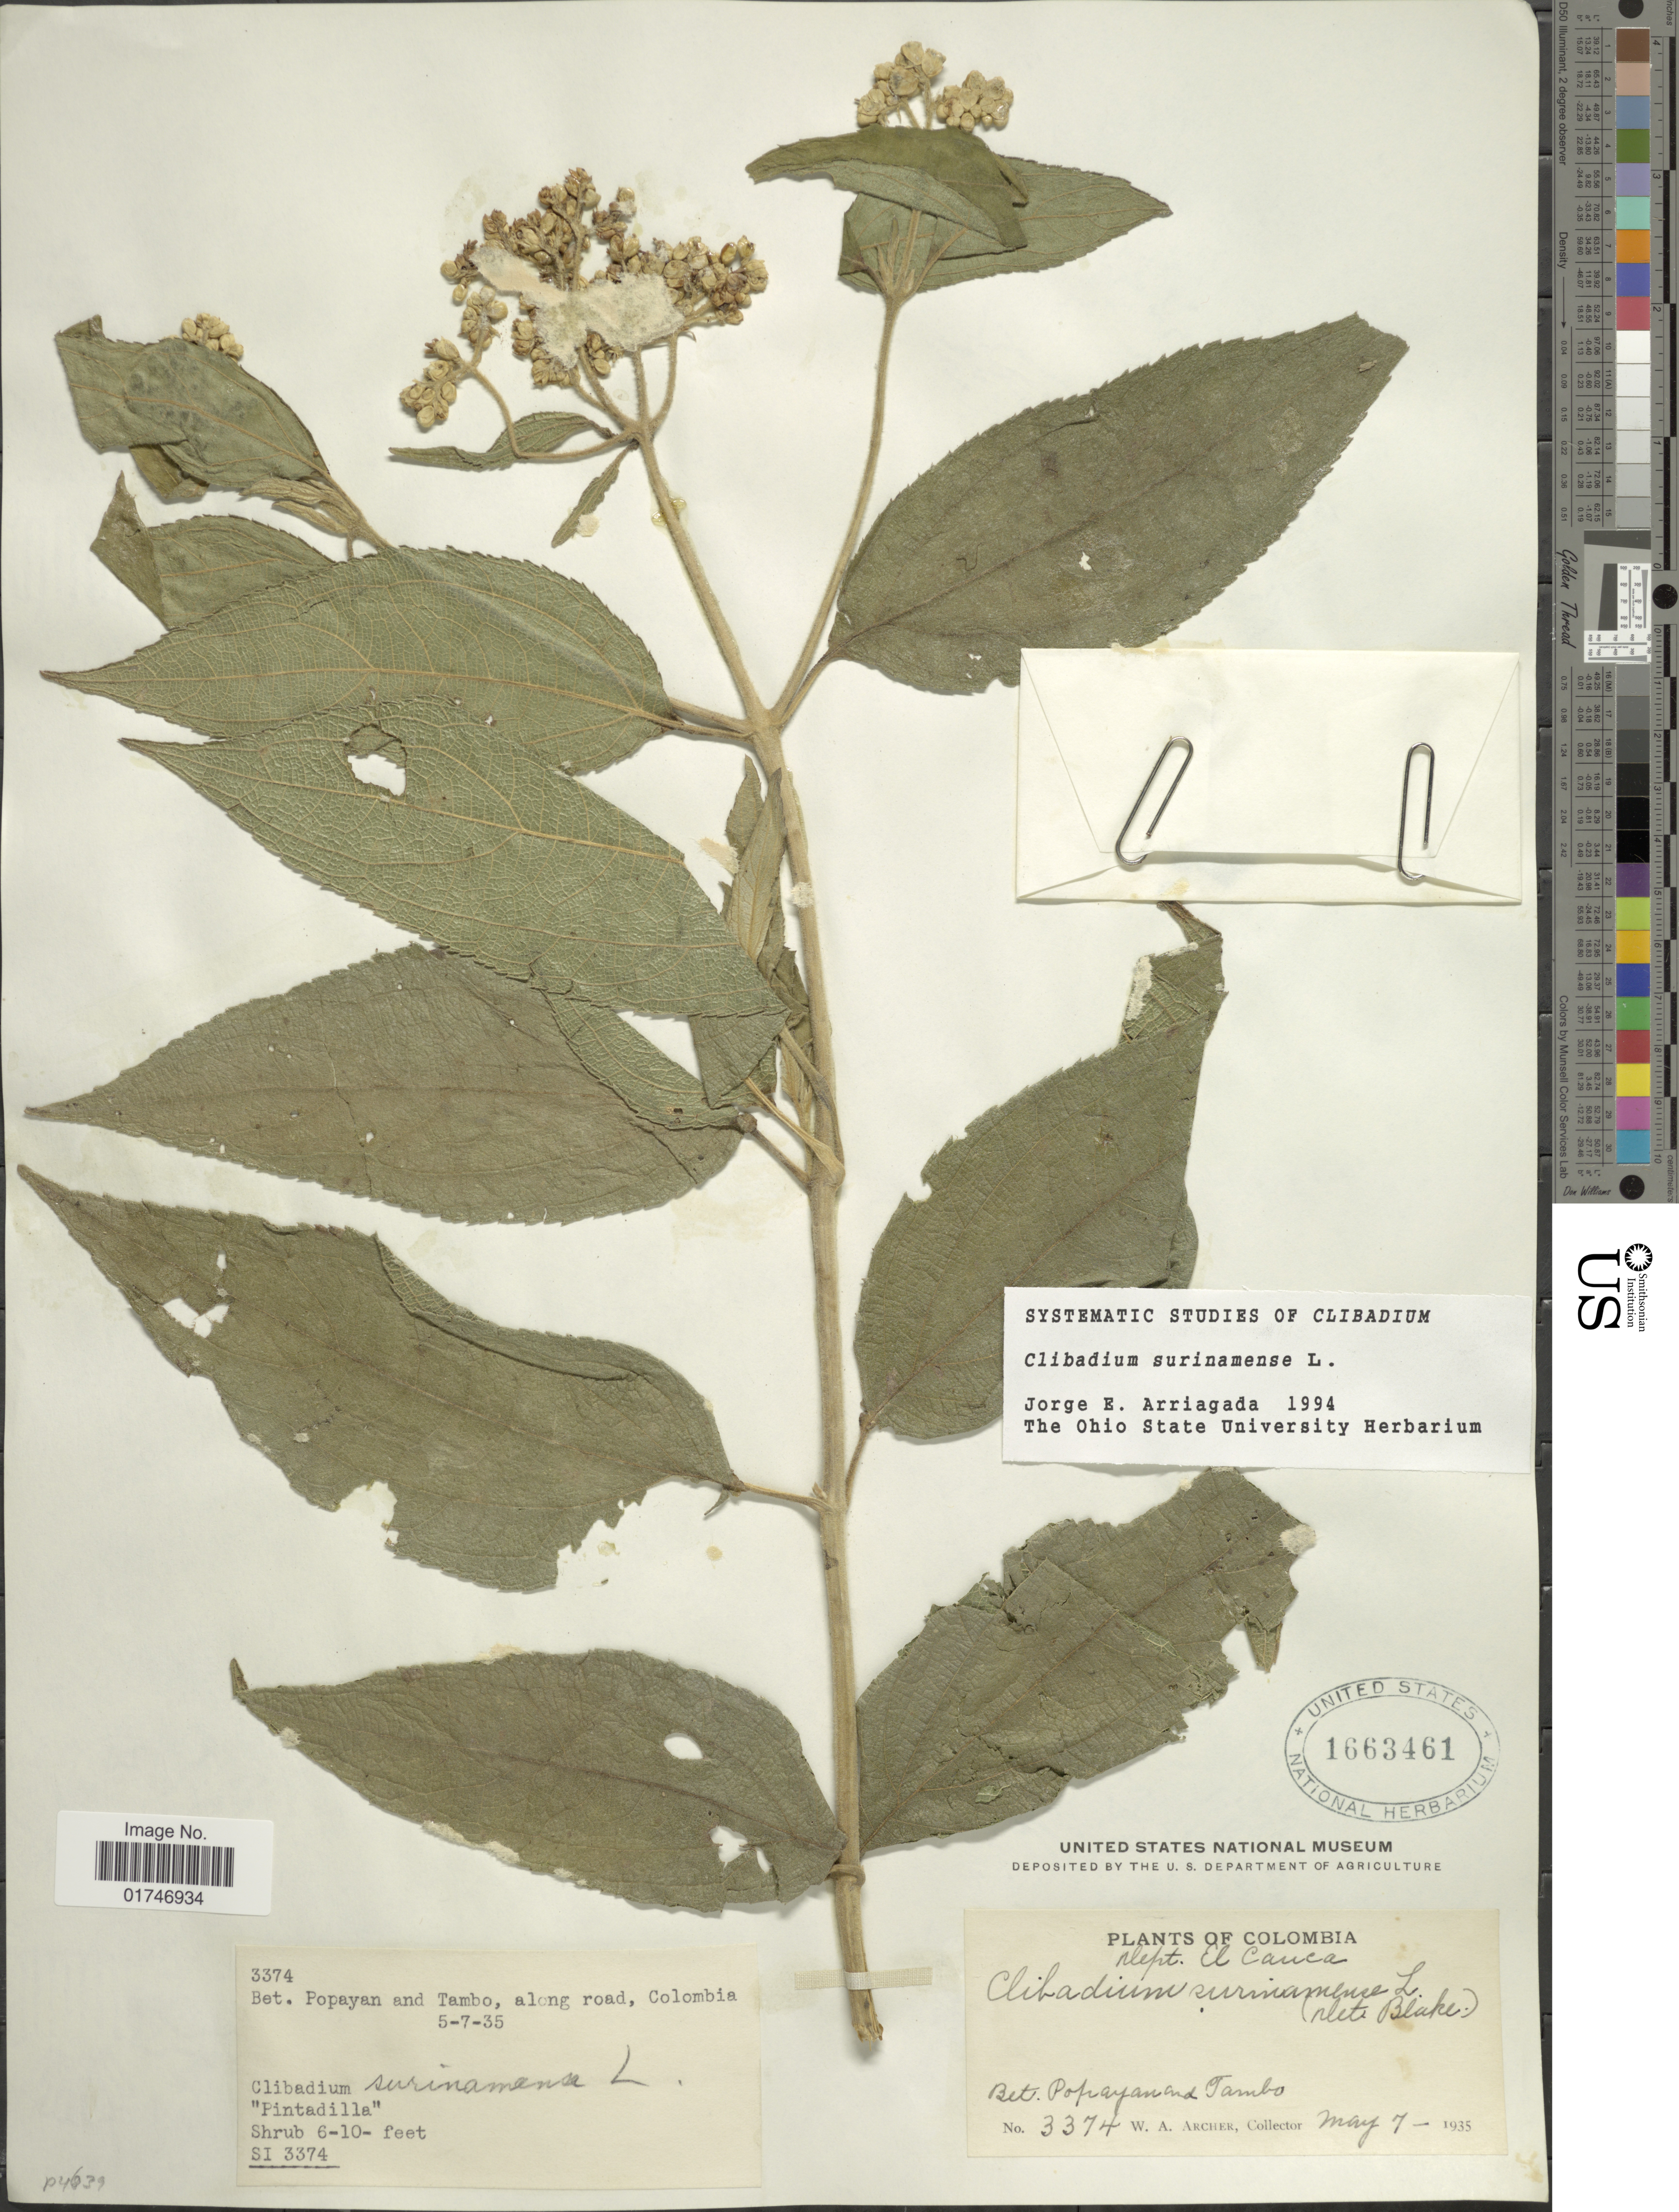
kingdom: Plantae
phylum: Tracheophyta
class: Magnoliopsida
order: Asterales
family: Asteraceae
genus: Clibadium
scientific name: Clibadium surinamense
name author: L.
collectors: W. A. Archer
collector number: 3374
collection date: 1935-05-07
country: Colombia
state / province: Cauca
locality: Dept. El Cauca. Bet. Popayan and Tambo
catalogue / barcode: US 1663461